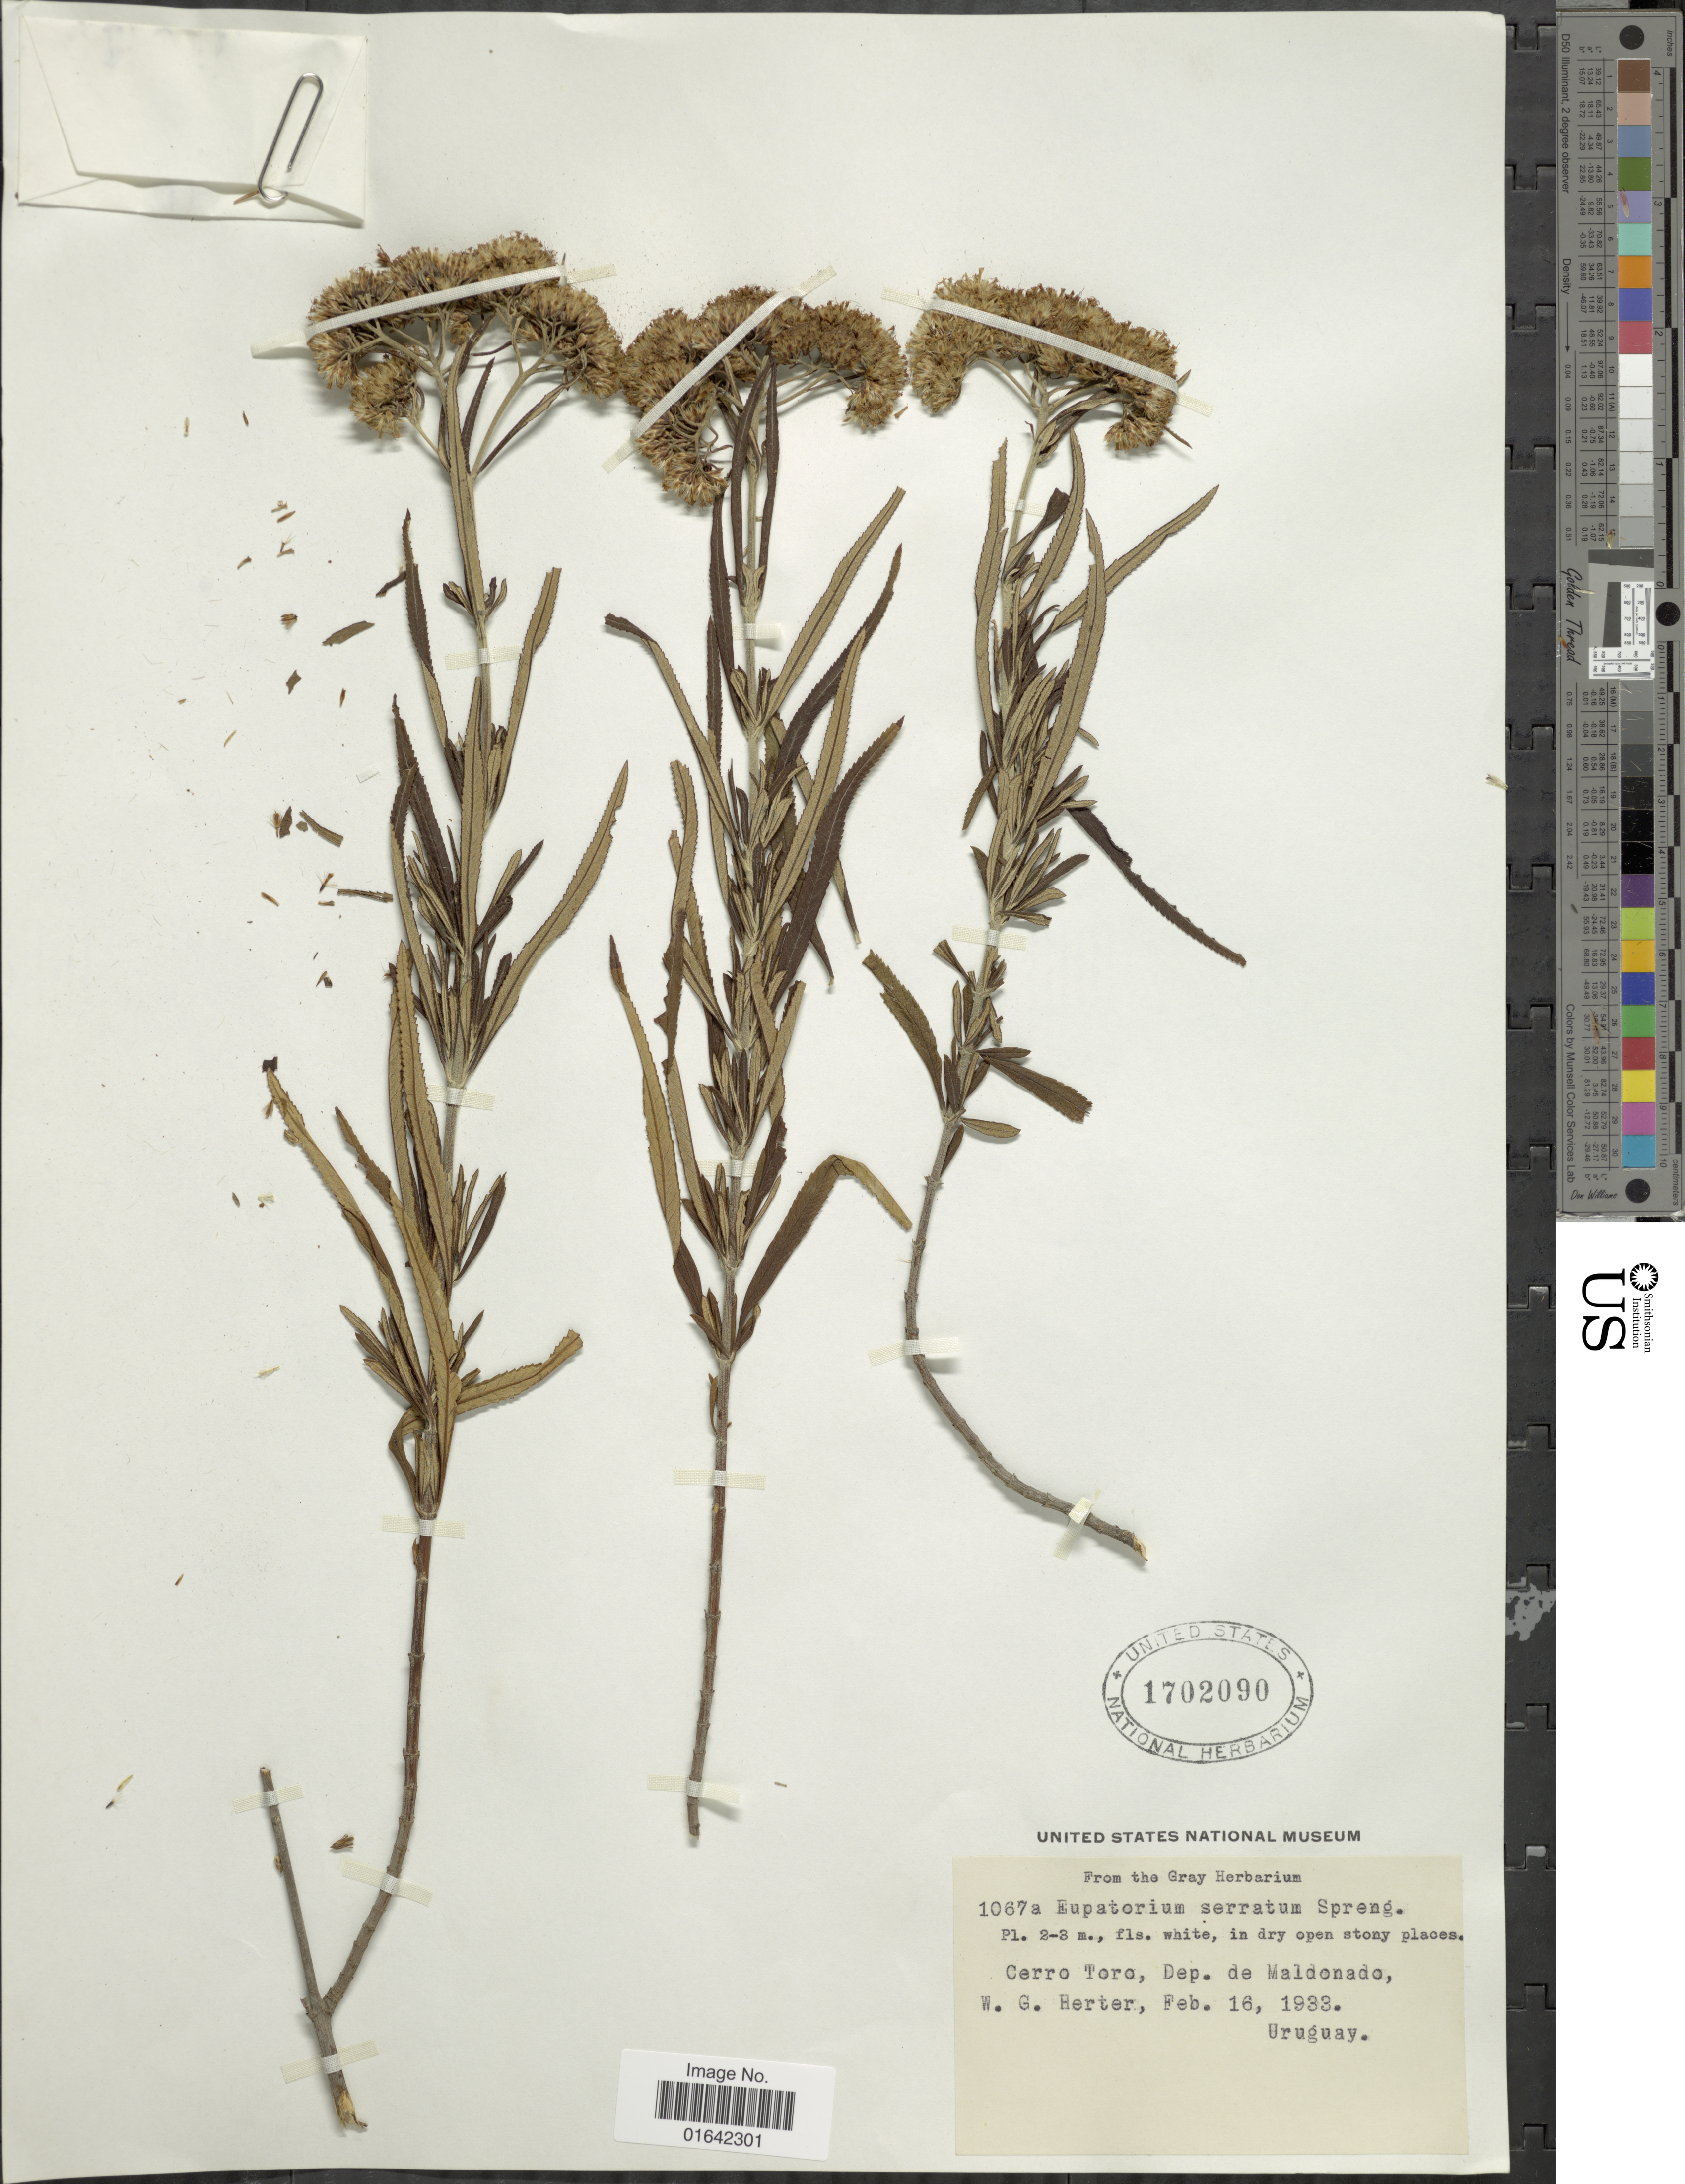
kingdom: Plantae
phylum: Tracheophyta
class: Magnoliopsida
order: Asterales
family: Asteraceae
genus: Grazielia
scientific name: Grazielia serrata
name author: (Spreng.) R.M. King & H. Rob.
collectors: W. G. Herter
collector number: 1067a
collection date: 1933-02-16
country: Uruguay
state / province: Maldonado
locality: Cerro Toro, dep. de Maldonaldo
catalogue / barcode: US 1702090